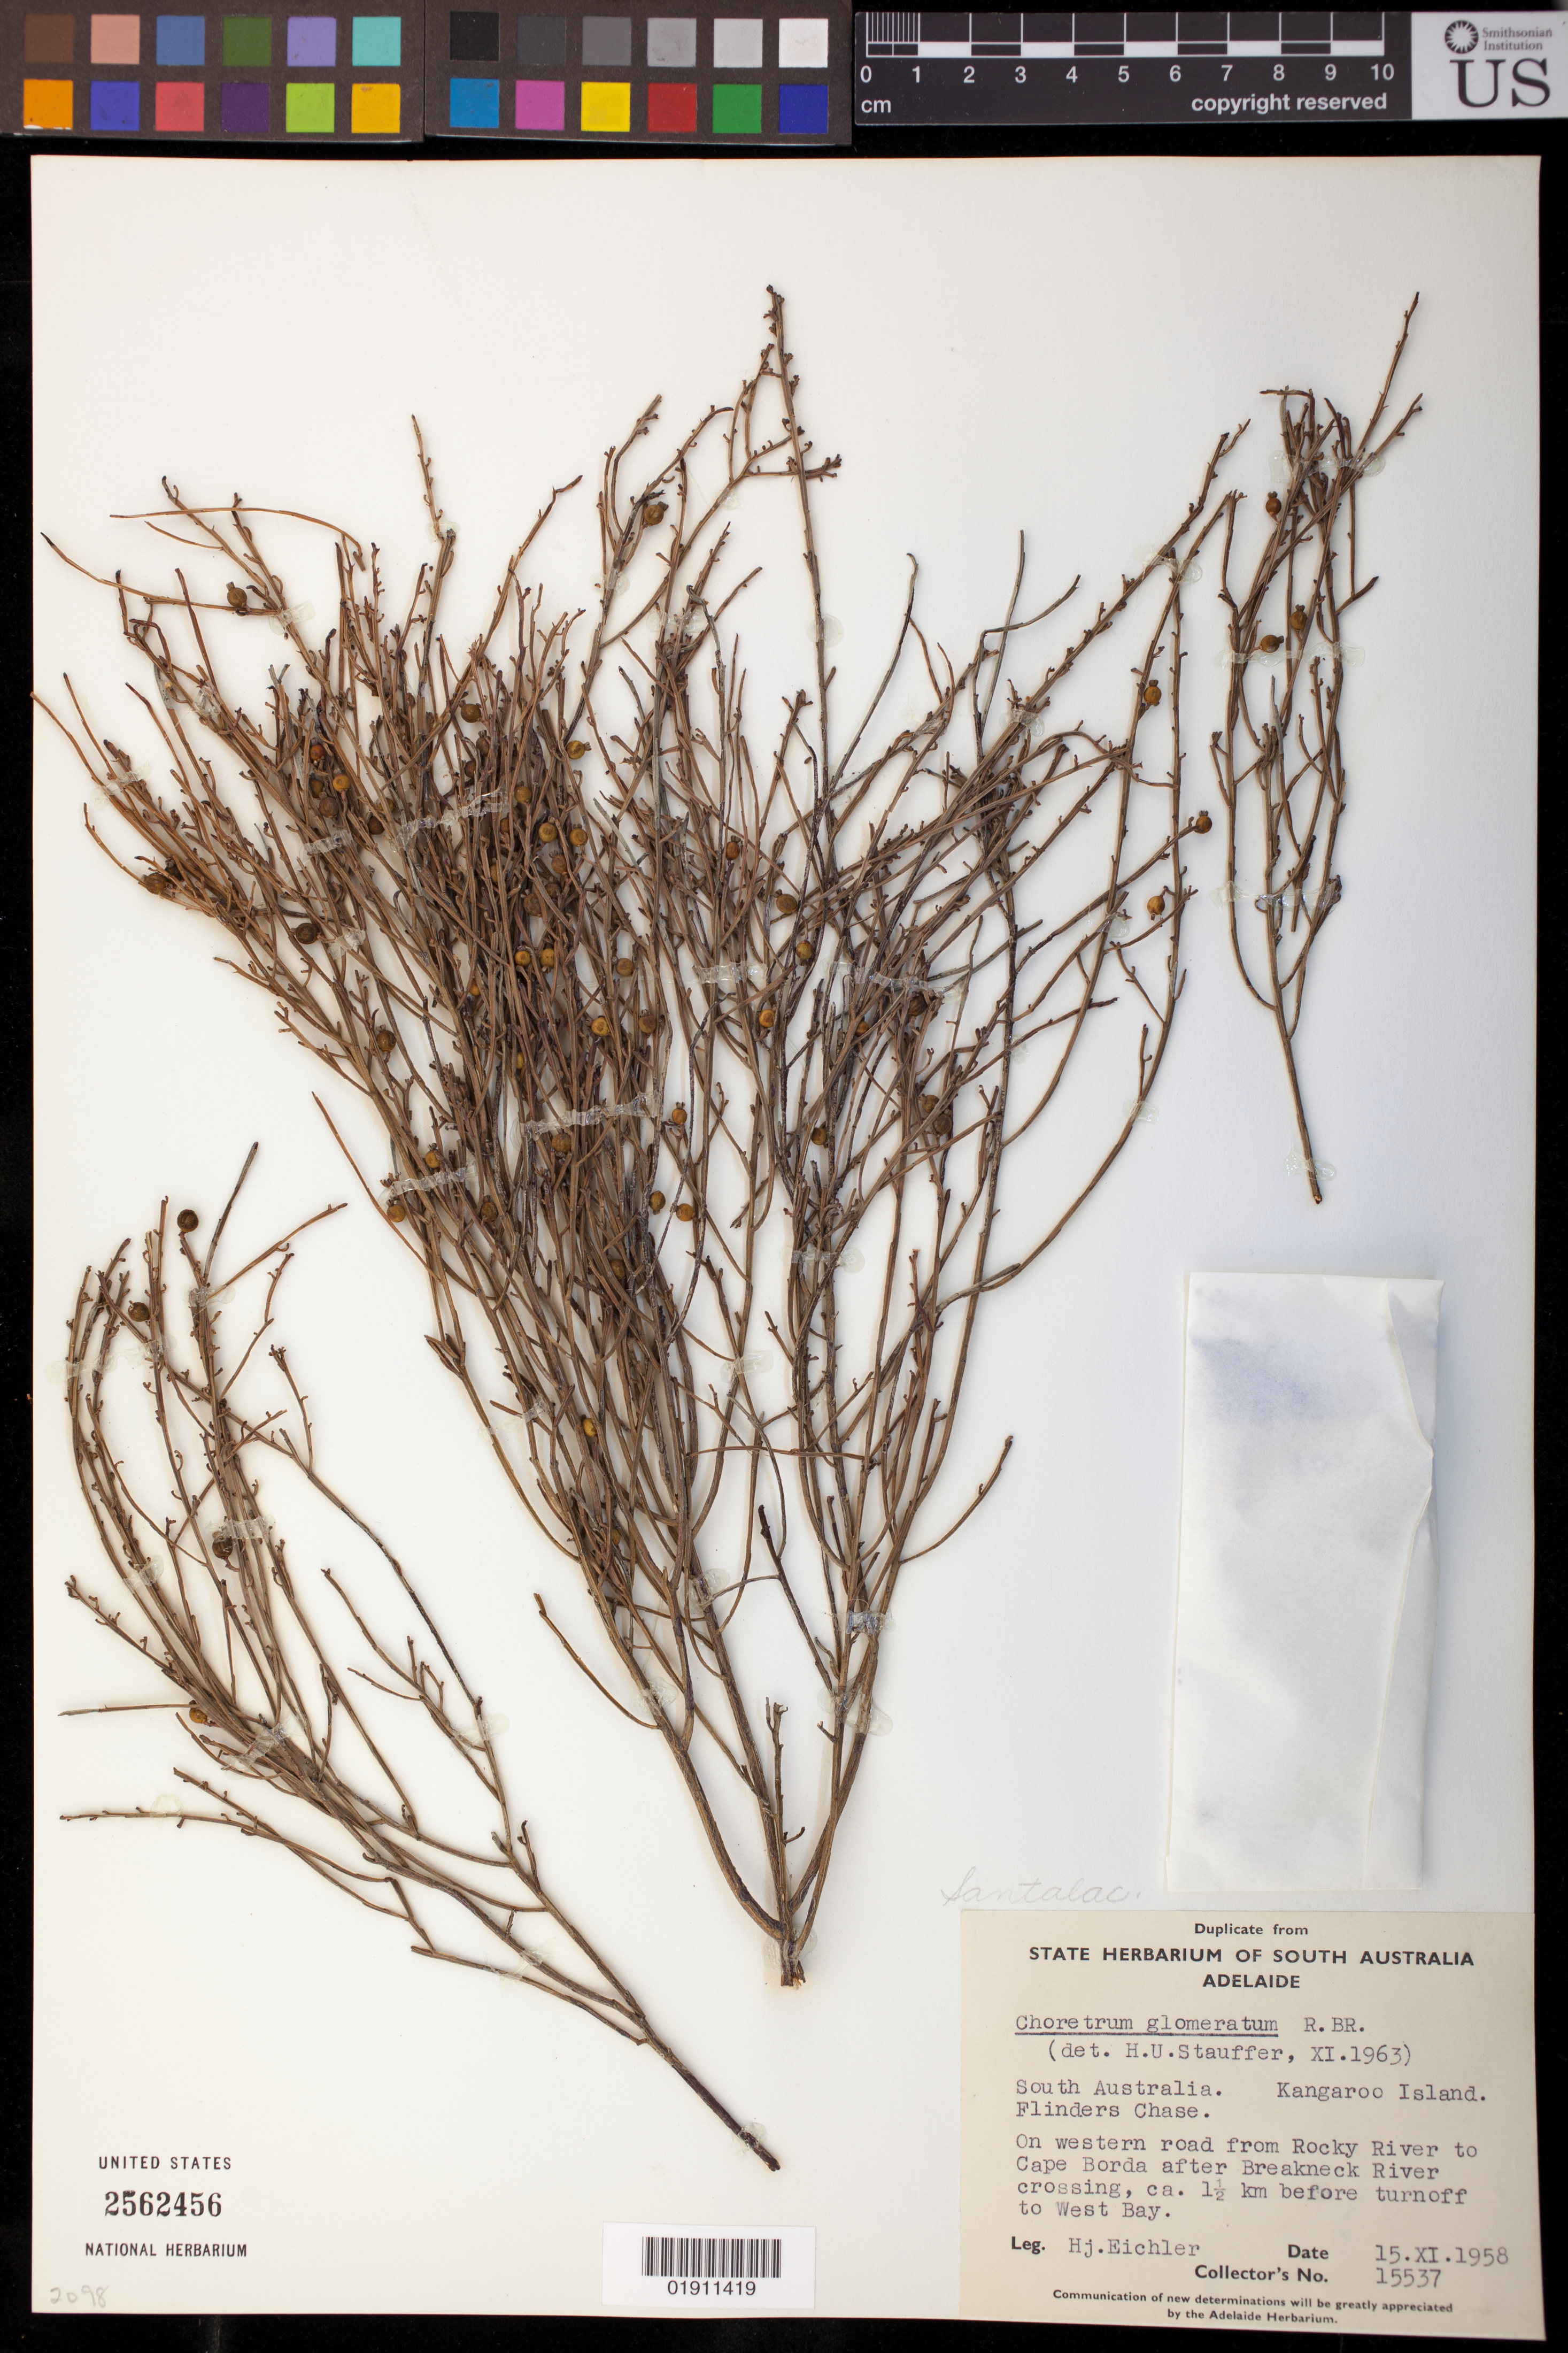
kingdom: Plantae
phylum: Tracheophyta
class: Magnoliopsida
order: Santalales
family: Amphorogynaceae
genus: Choretrum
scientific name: Choretrum glomeratum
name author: R. Br.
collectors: H. Eichler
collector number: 15537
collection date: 1958-11-15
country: Australia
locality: Kangaroo Island, Flinders Chase. On western road from Rocky River to Cape Borda after Breakneck River crossing, ca. 1.5 km before turnoff to West Bay.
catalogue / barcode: US 2562456